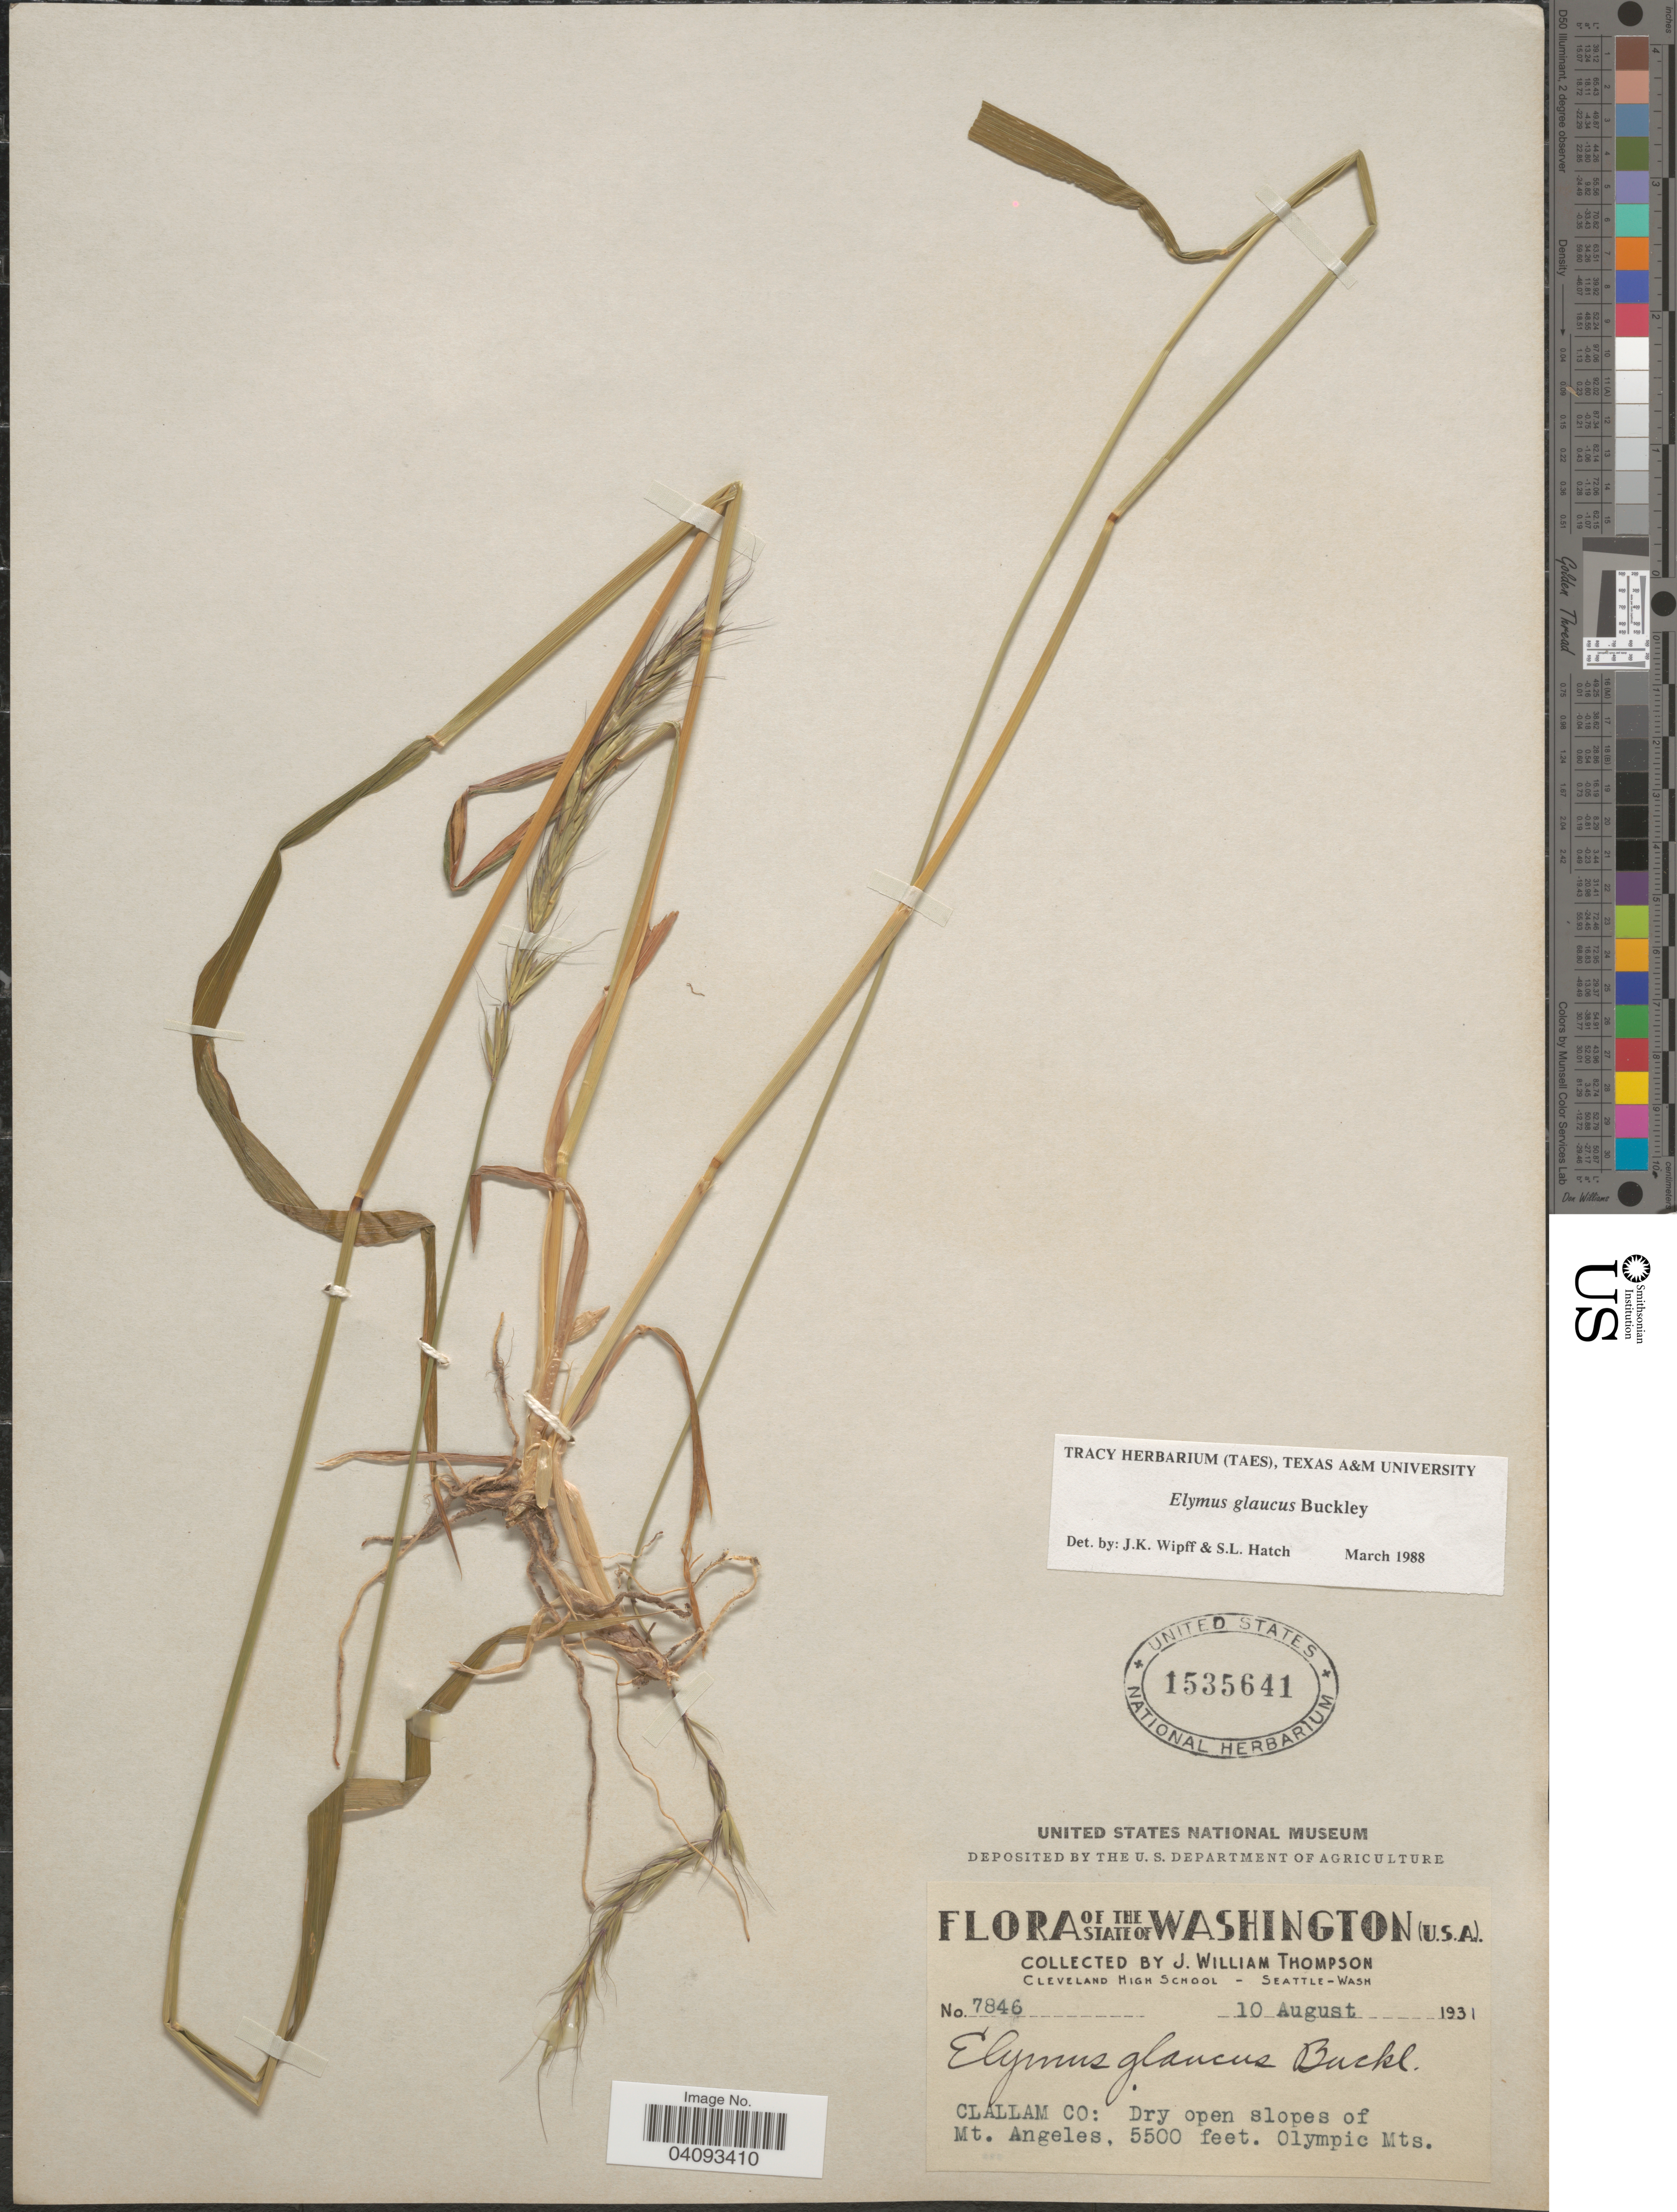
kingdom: Plantae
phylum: Tracheophyta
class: Liliopsida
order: Poales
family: Poaceae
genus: Elymus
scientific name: Elymus glaucus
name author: Buckley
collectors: J. W. Thompson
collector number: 7846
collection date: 1931-08-10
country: United States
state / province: Washington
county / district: Clallam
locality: Clallam Co: Dry open slopes of Mt. Angeles. Olympic Mts.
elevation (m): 1676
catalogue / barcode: US 1535641